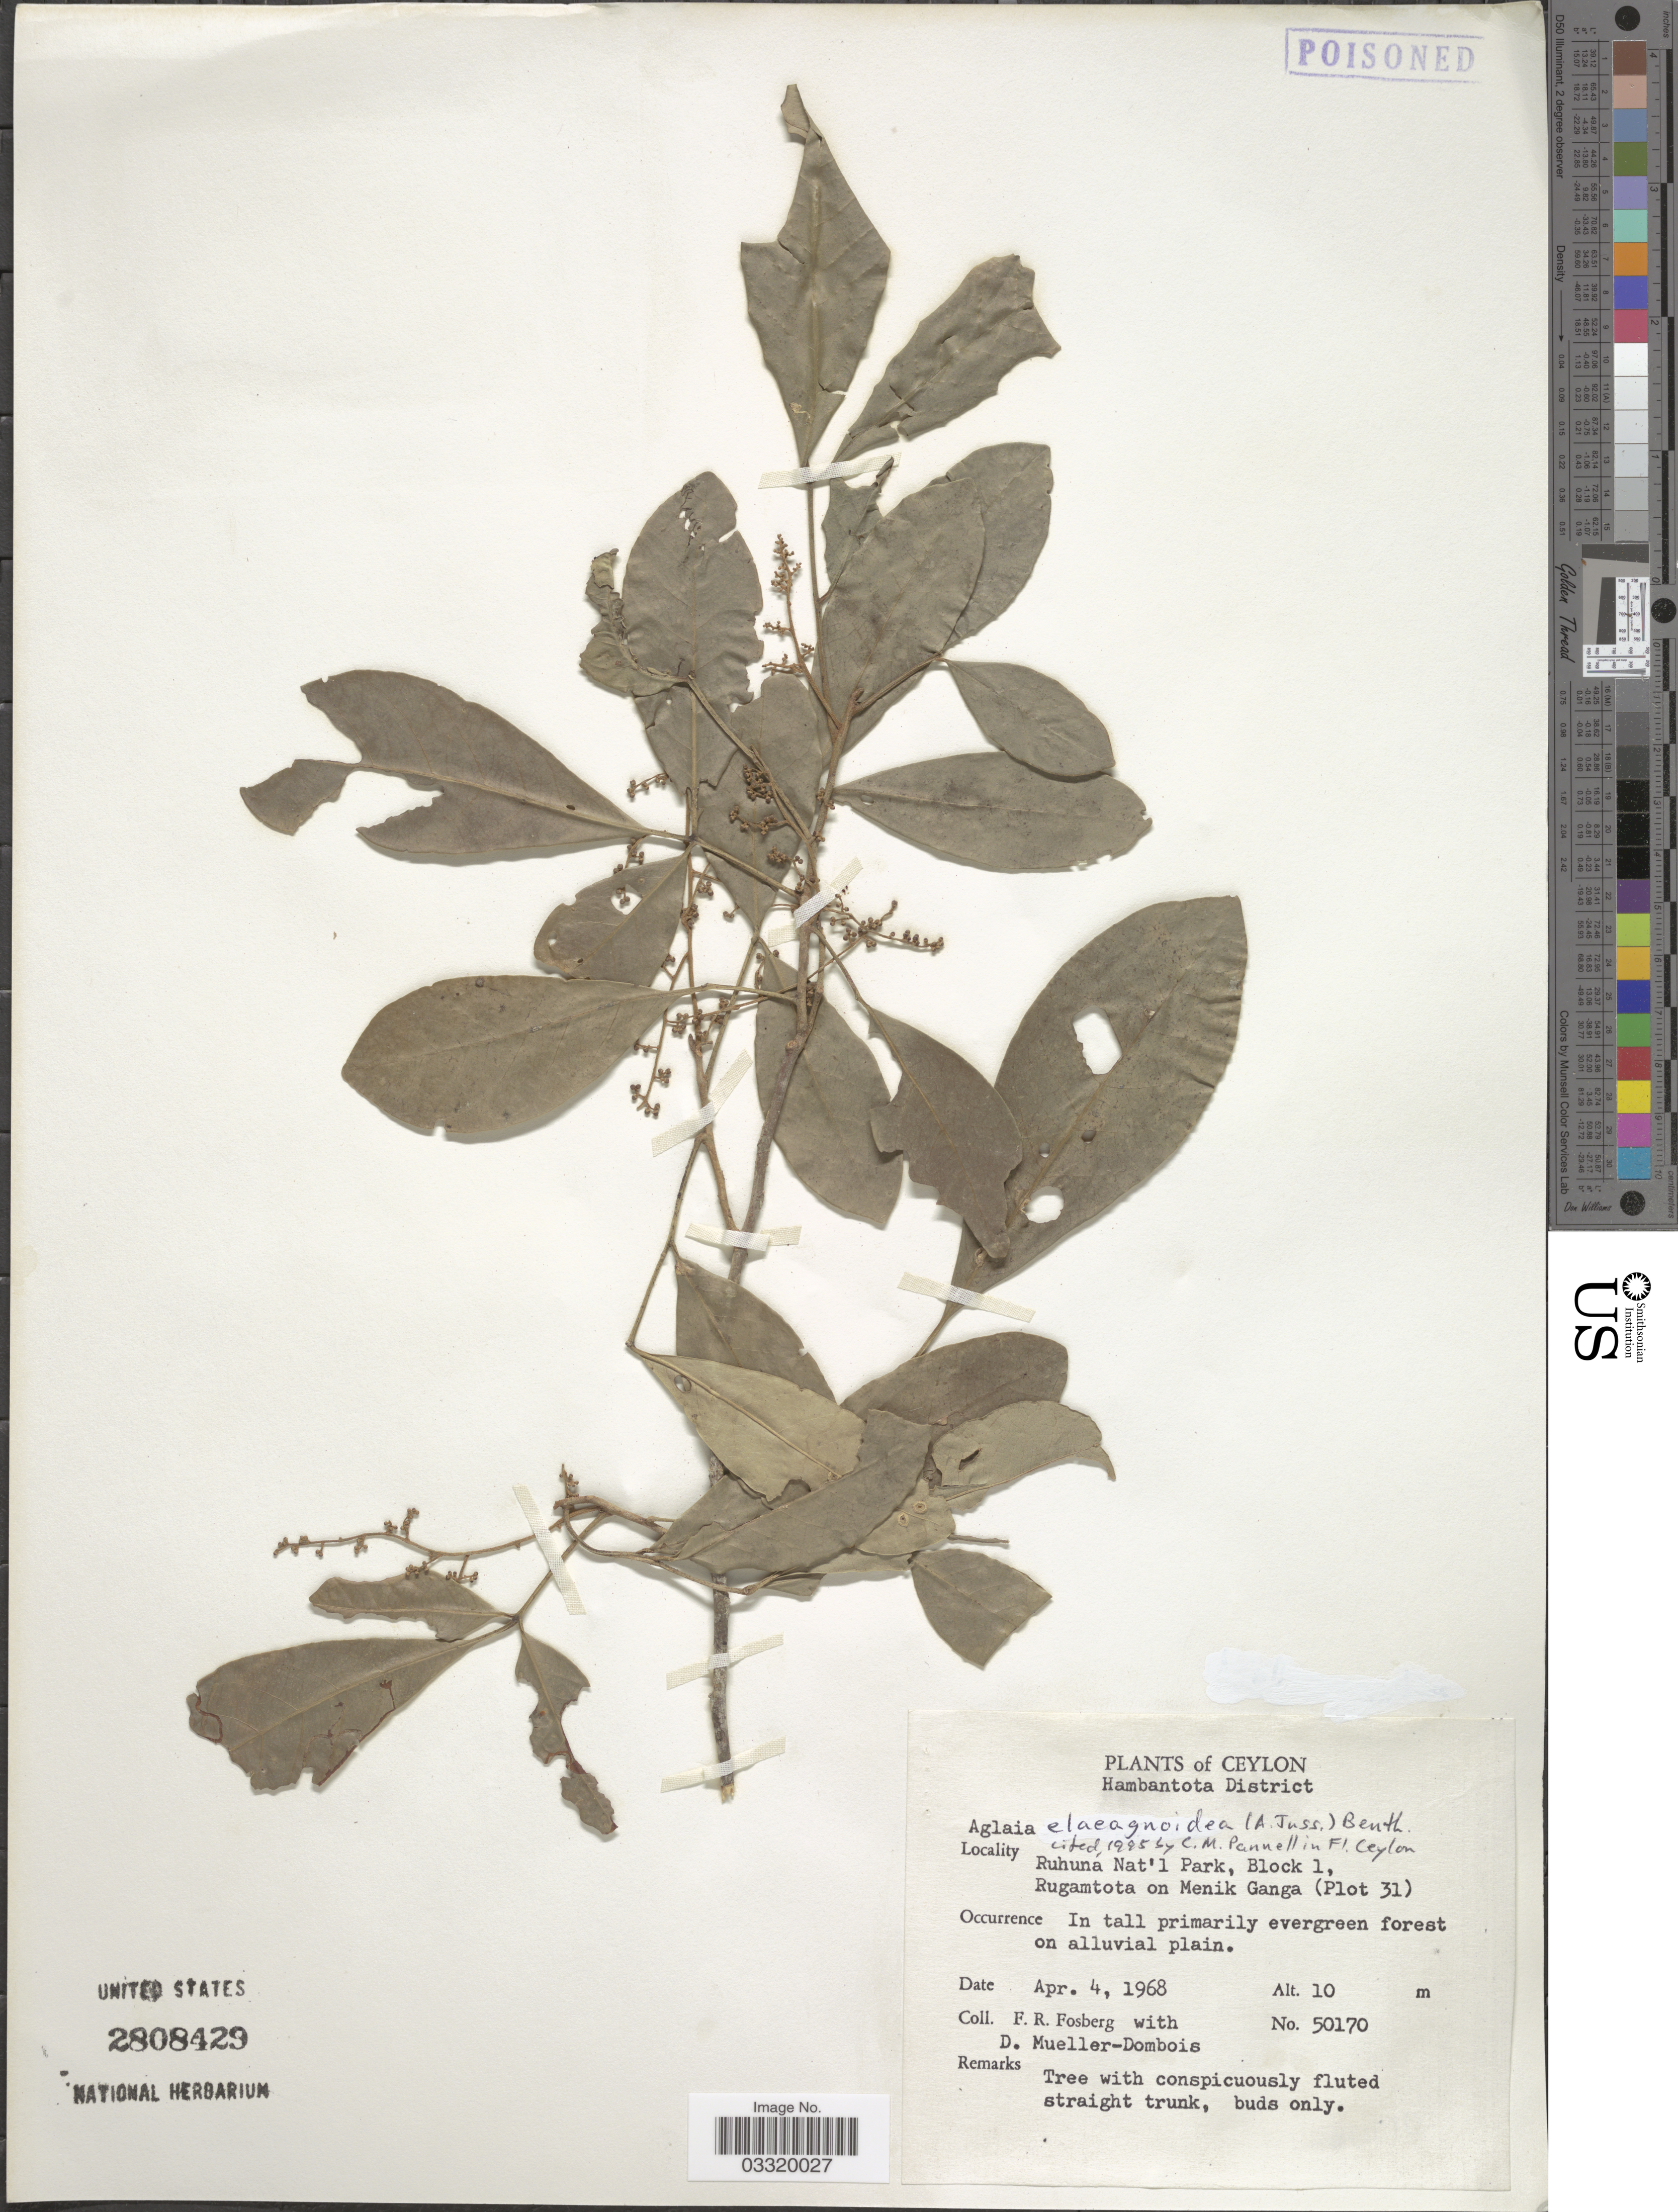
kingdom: Plantae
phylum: Tracheophyta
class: Magnoliopsida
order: Sapindales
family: Meliaceae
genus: Aglaia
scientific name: Aglaia elaeagnoidea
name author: (A. Juss.) Benth.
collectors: F. R. Fosberg & D. Meuller-Dombois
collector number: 50170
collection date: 1968-04-04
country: Sri Lanka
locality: Ceylon. Hambantota District. Ruhuna Nat'l. Park, Block 1, Rugamtota on Menik Ganga (Plot 31).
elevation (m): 10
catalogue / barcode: US 2808429